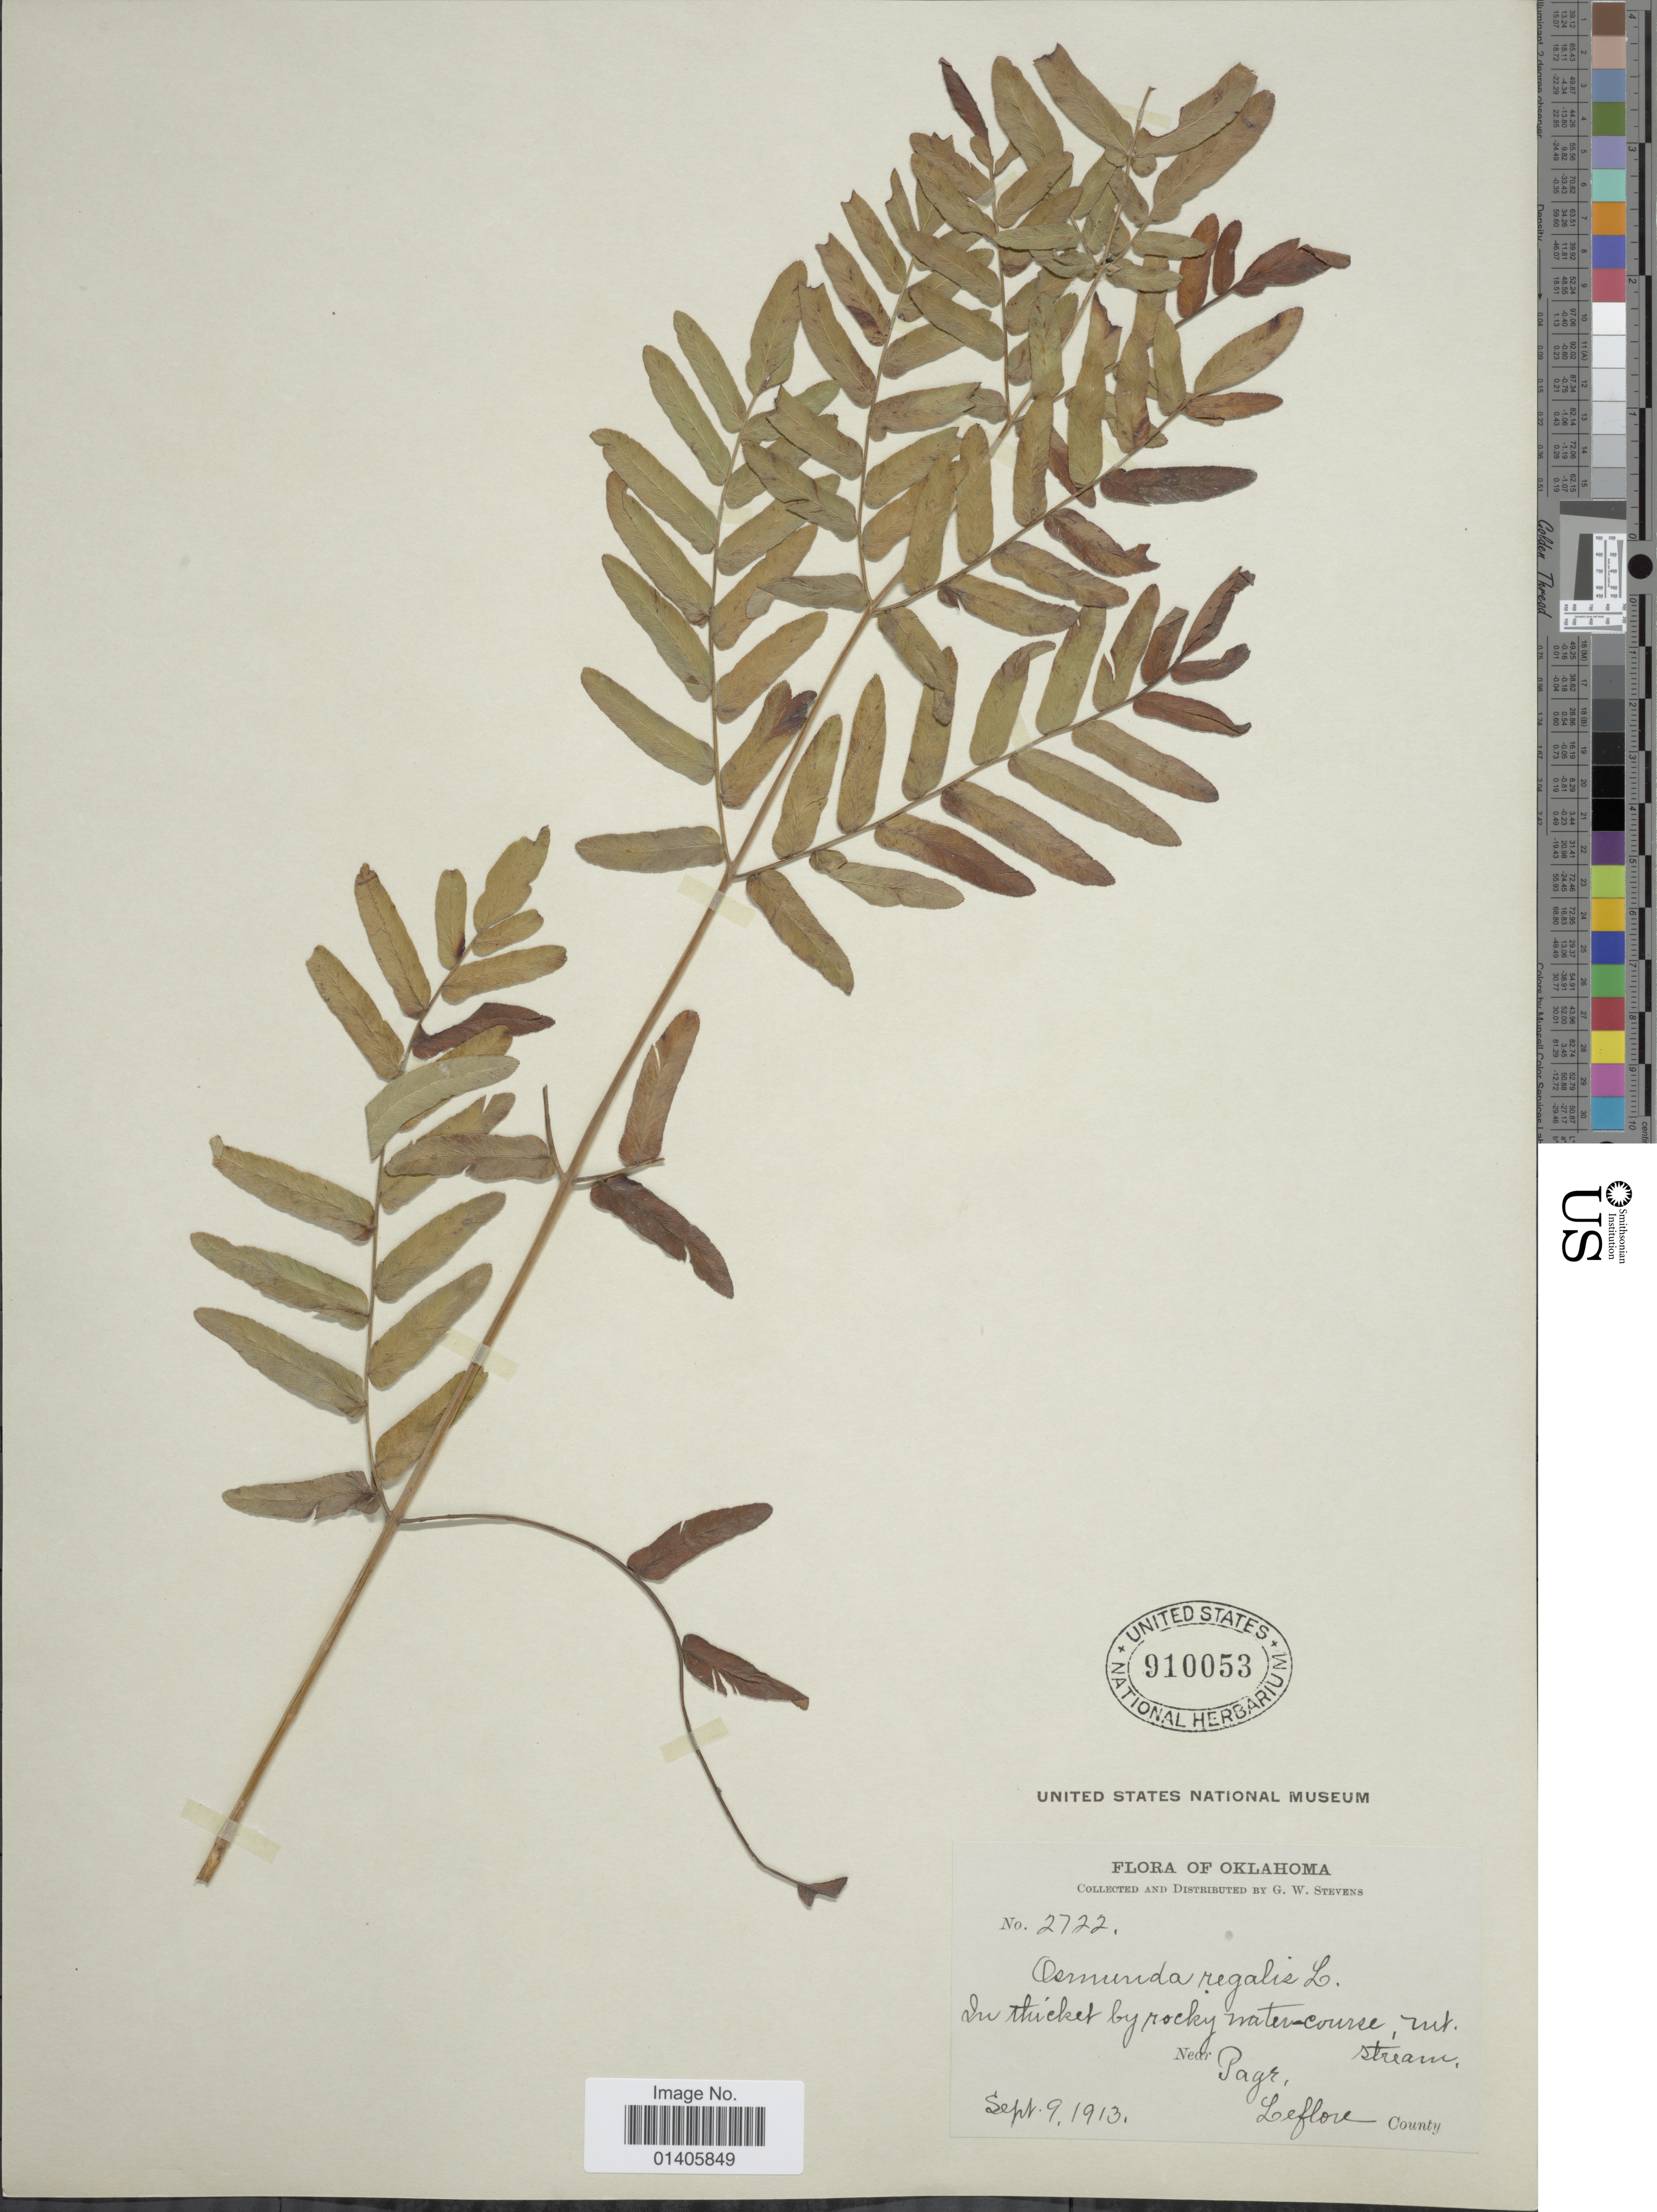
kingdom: Plantae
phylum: Tracheophyta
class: Polypodiopsida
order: Osmundales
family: Osmundaceae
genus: Osmunda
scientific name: Osmunda regalis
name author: L.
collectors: G. W. Stevens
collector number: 2722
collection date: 1913-09-09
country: United States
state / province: Oklahoma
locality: Near Page, Leflore County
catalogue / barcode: US 910053